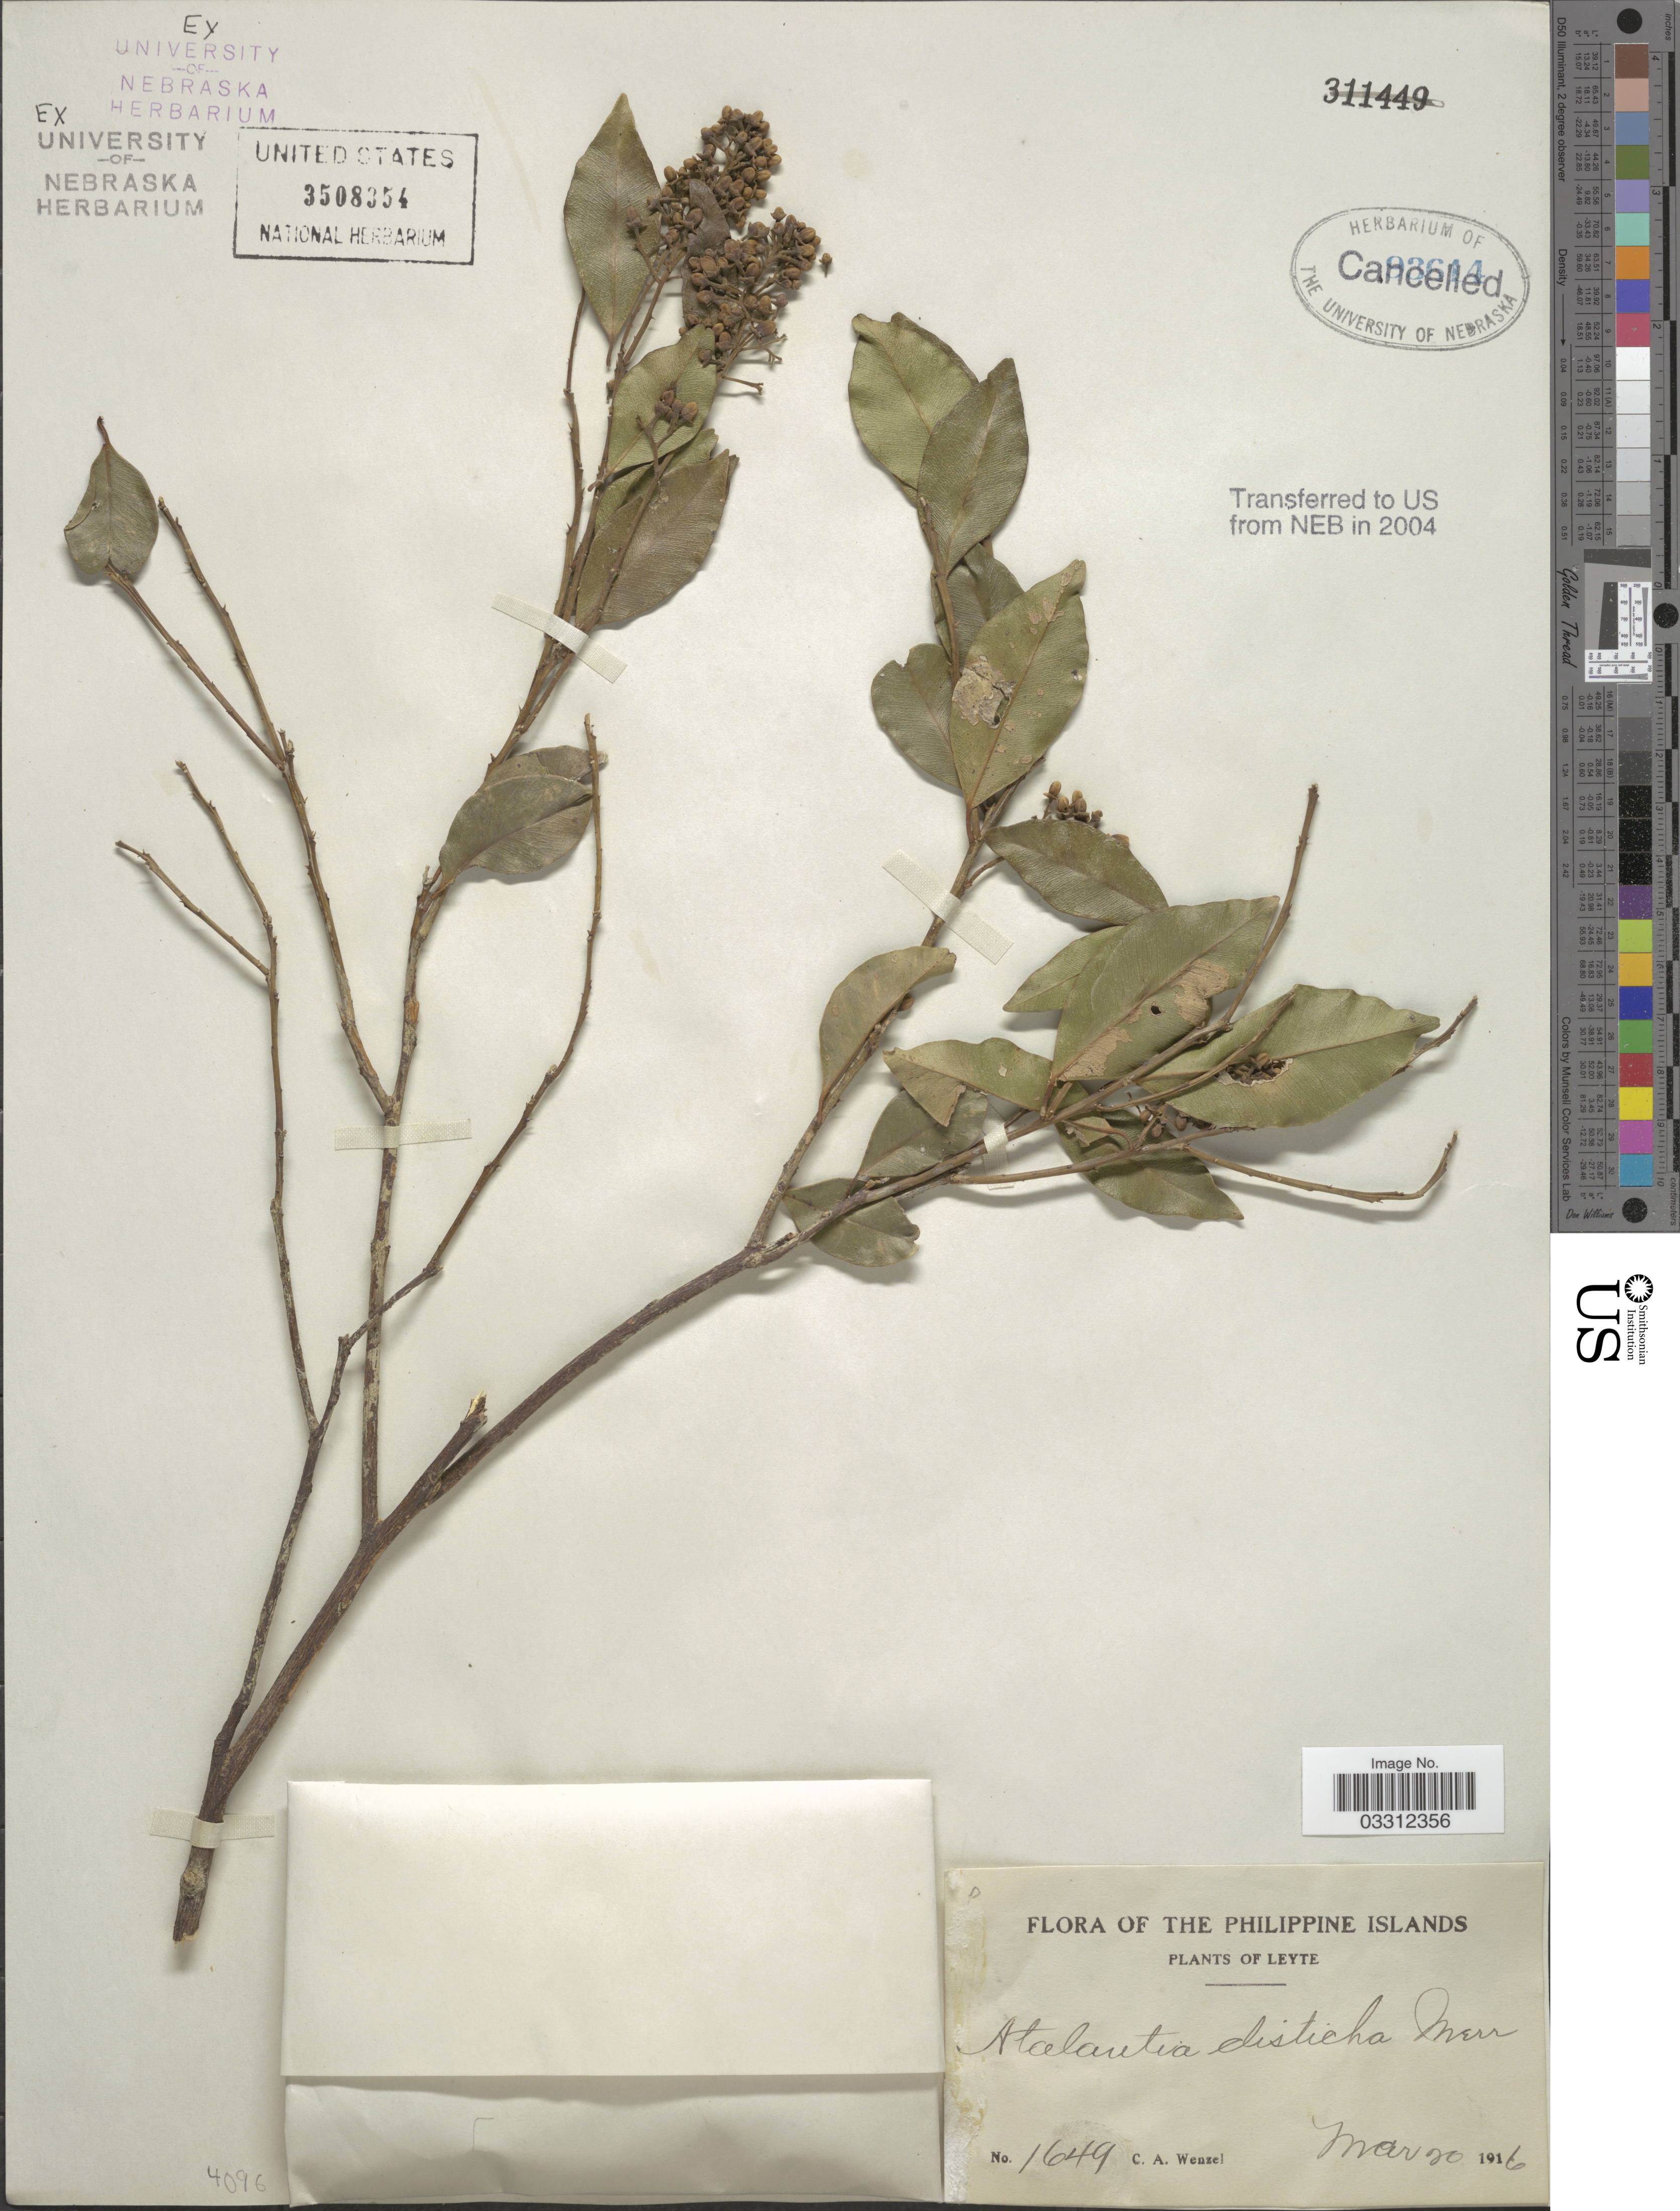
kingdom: Plantae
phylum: Tracheophyta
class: Magnoliopsida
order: Sapindales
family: Rutaceae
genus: Atalantia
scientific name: Atalantia racemosa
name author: Wight ex Hook.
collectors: C. Wenzel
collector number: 1649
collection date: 1916-03-20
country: Philippines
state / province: Eastern Visayas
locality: Leyte.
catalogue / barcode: US 3508354